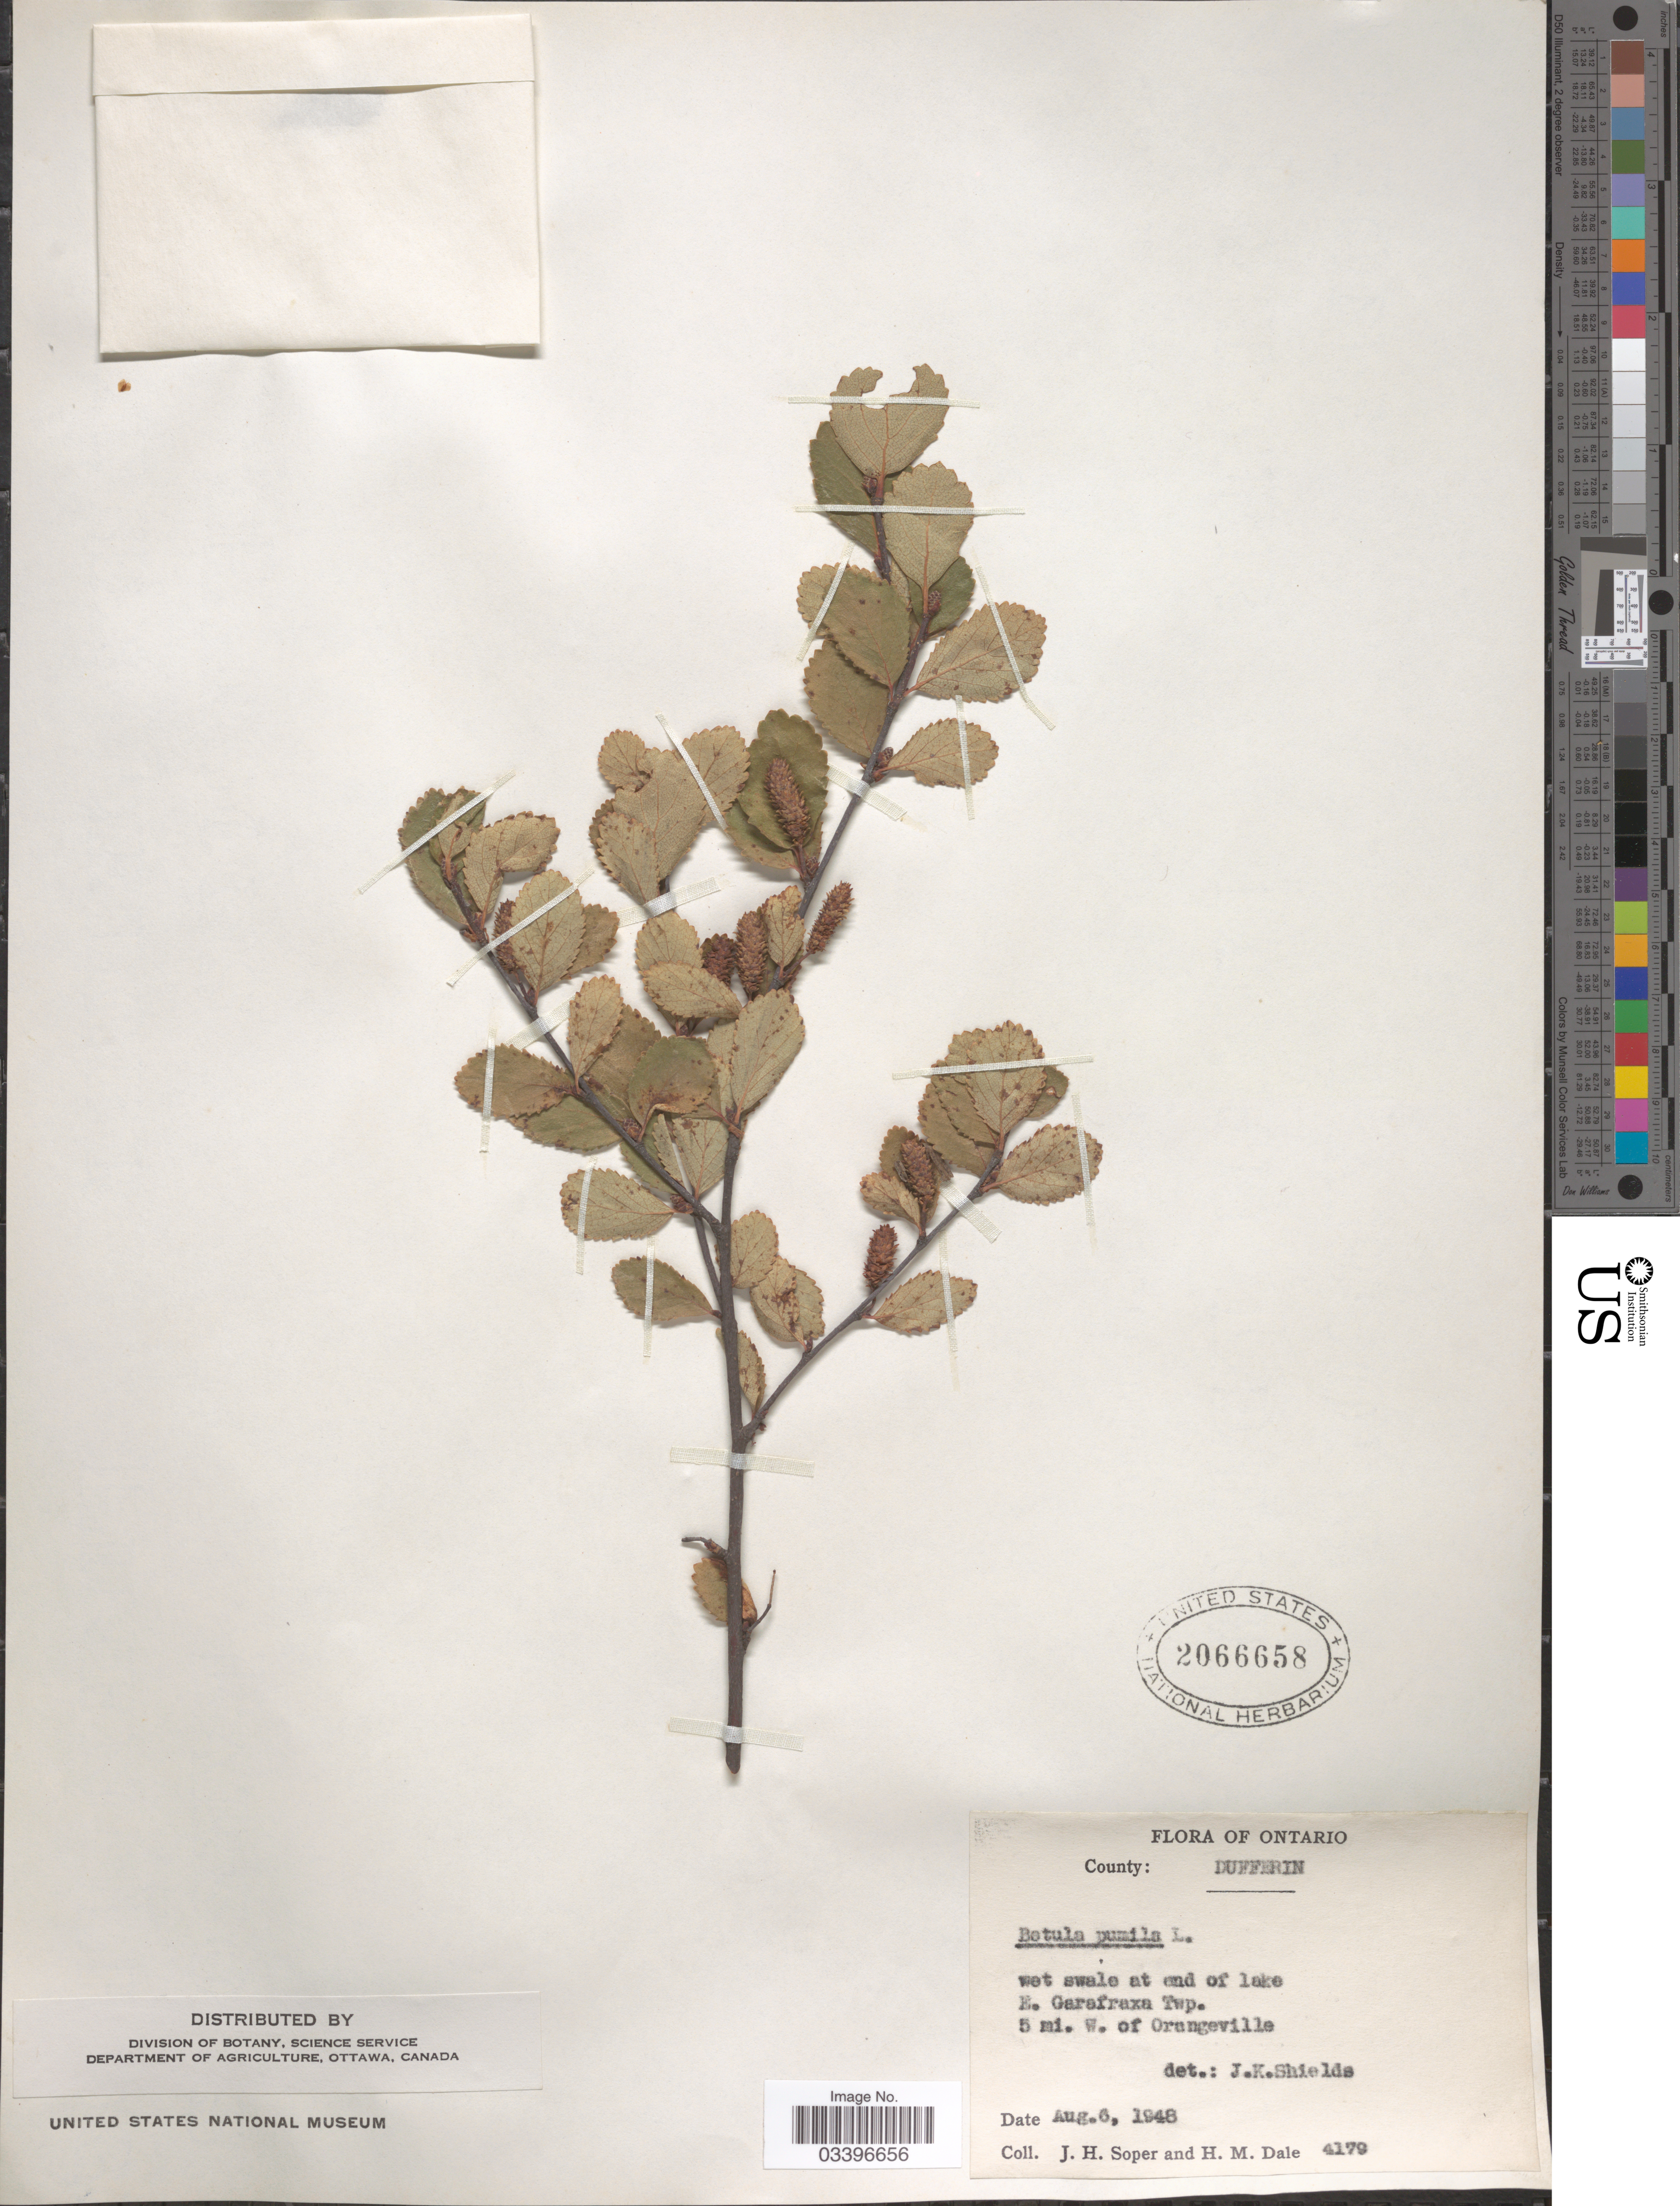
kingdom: Plantae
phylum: Tracheophyta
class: Magnoliopsida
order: Fagales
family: Betulaceae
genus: Betula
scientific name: Betula pumila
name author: L.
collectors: J. H. Soper & H. M. Dale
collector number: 4179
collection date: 1948-08-06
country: Canada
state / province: Ontario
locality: County: Dufferin. Wet swale at end of lake E. Garafraxa Twp. 5 mi. W. of Orangeville.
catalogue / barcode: US 2066658